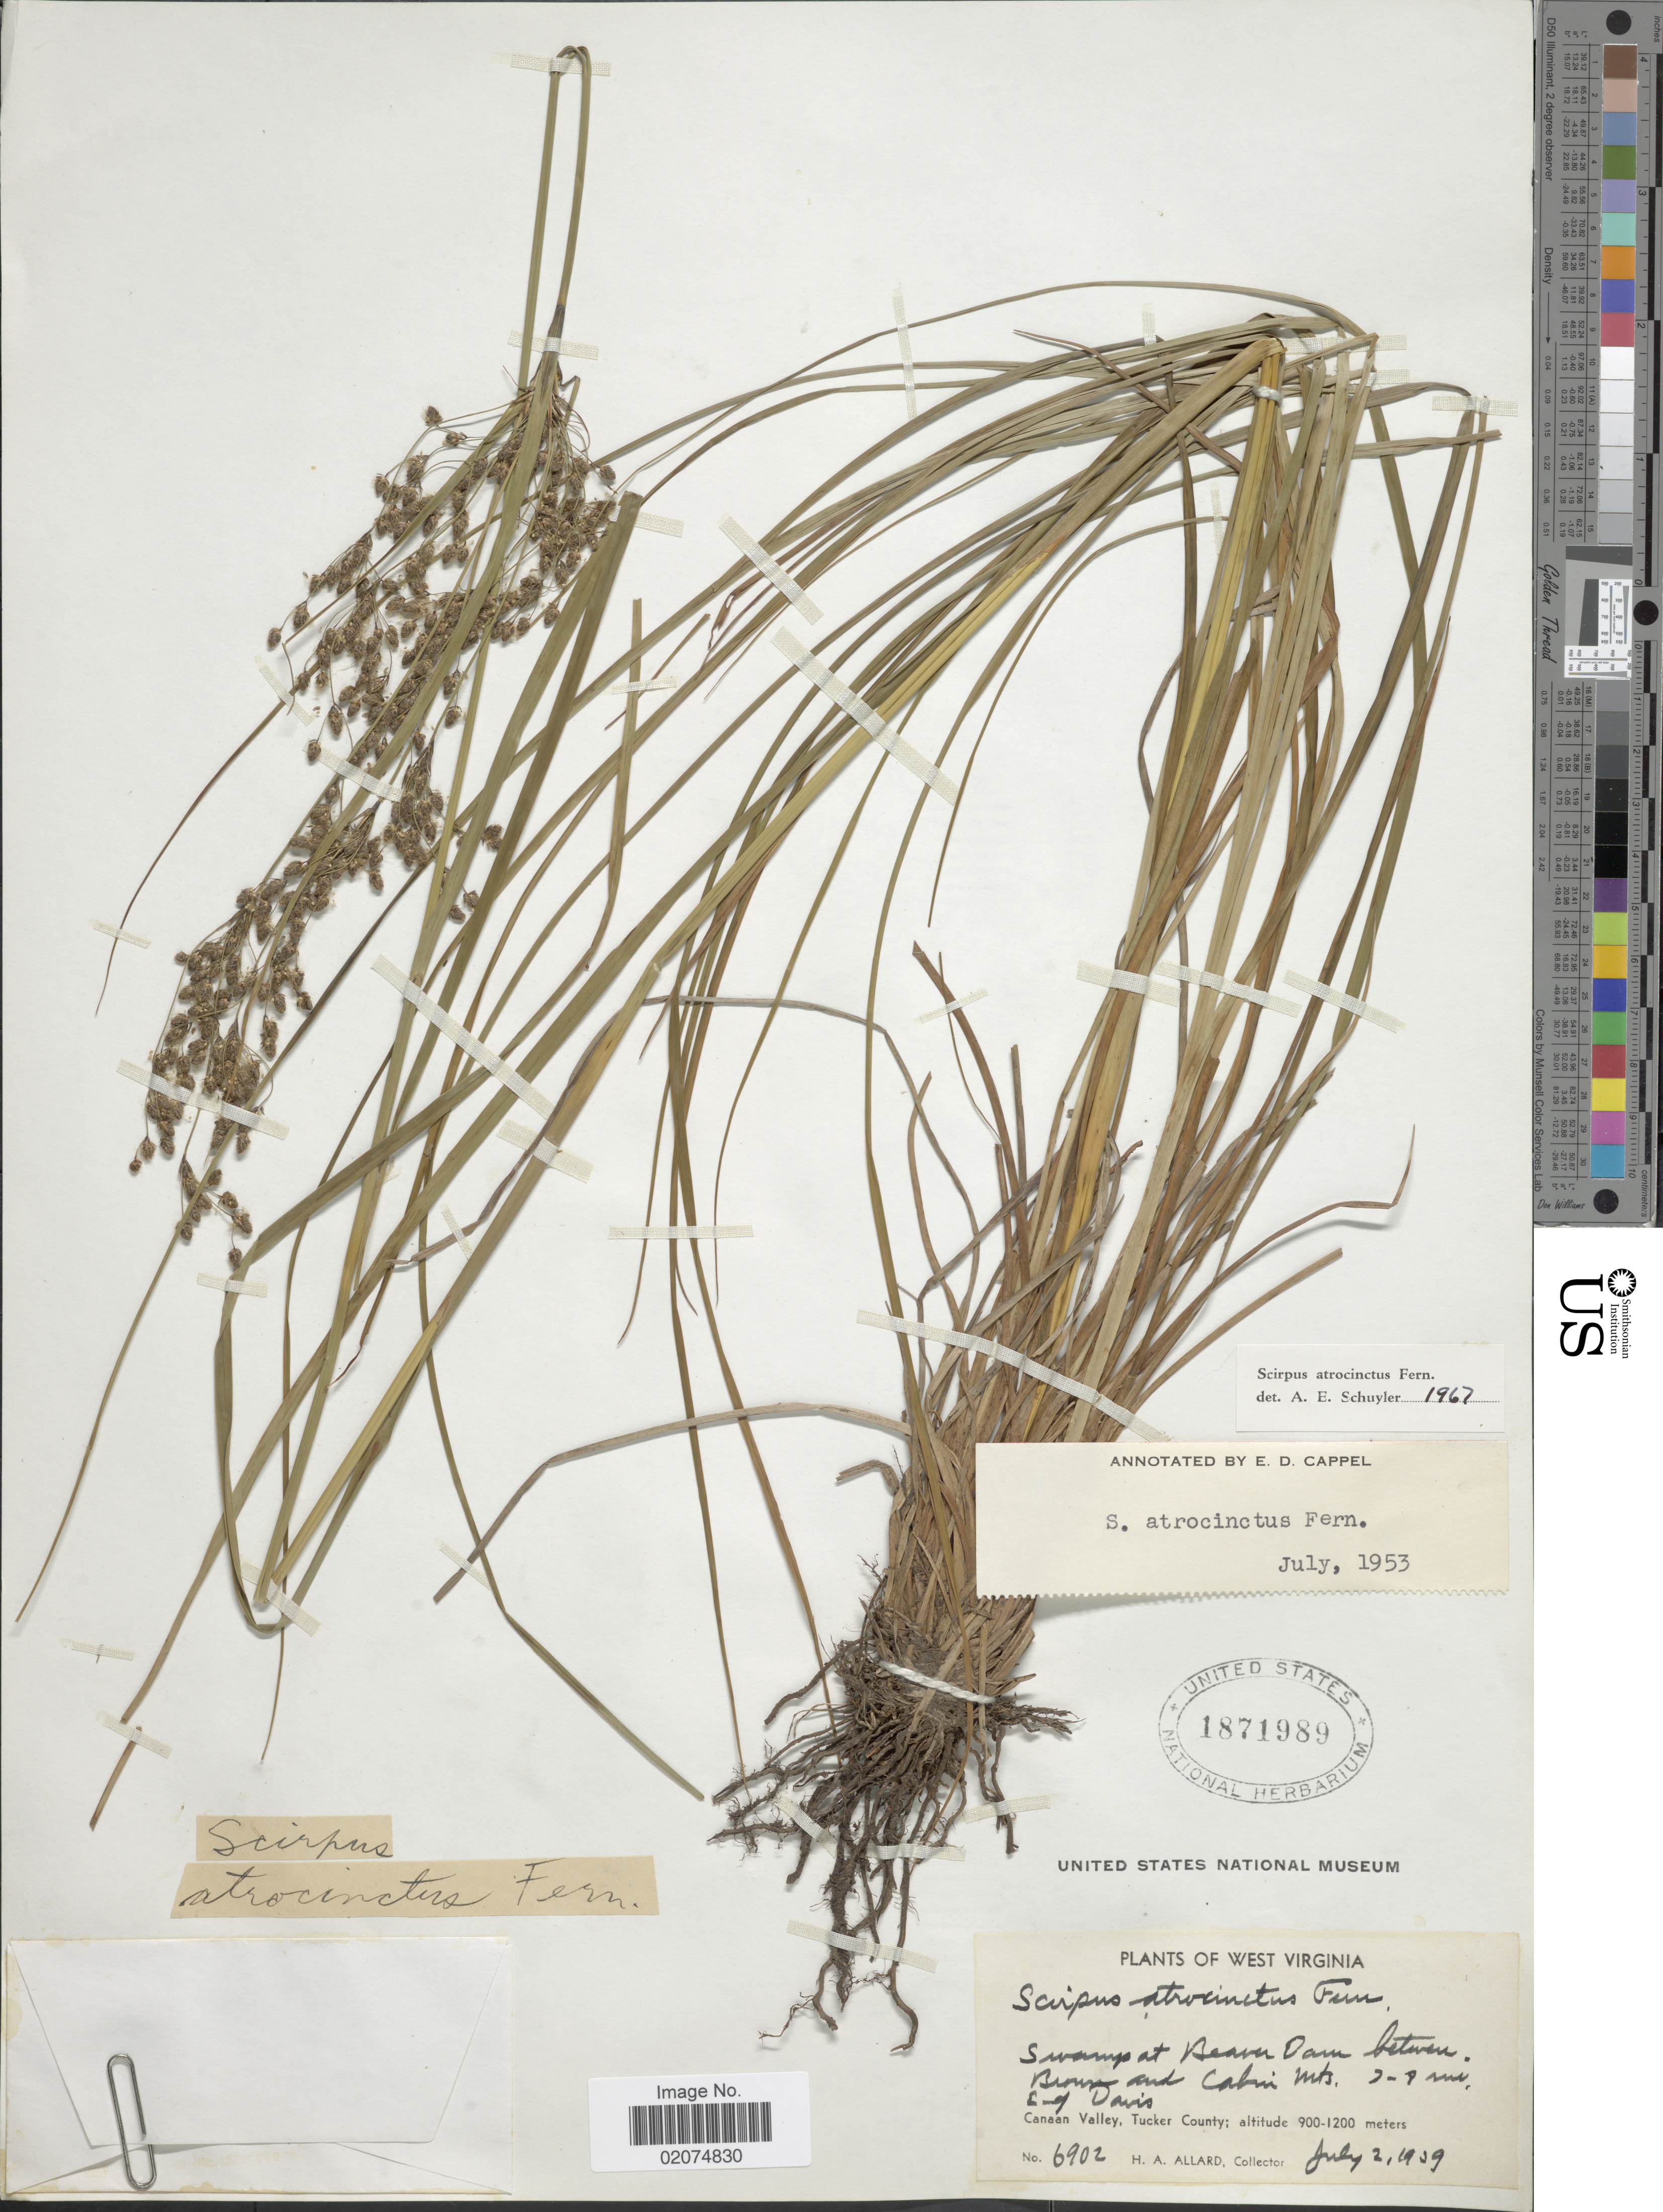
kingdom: Plantae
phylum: Tracheophyta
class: Liliopsida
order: Poales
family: Cyperaceae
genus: Scirpus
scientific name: Scirpus atrocinctus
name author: Fernald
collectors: H. A. Allard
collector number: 6902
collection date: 1939-07-02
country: United States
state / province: West Virginia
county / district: Tucker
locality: Beaver dam between Brown and Cabin Mts. 7-9 mil. E. of Davis, Canaan Valley, Tucker County.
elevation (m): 900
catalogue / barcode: US 1871989